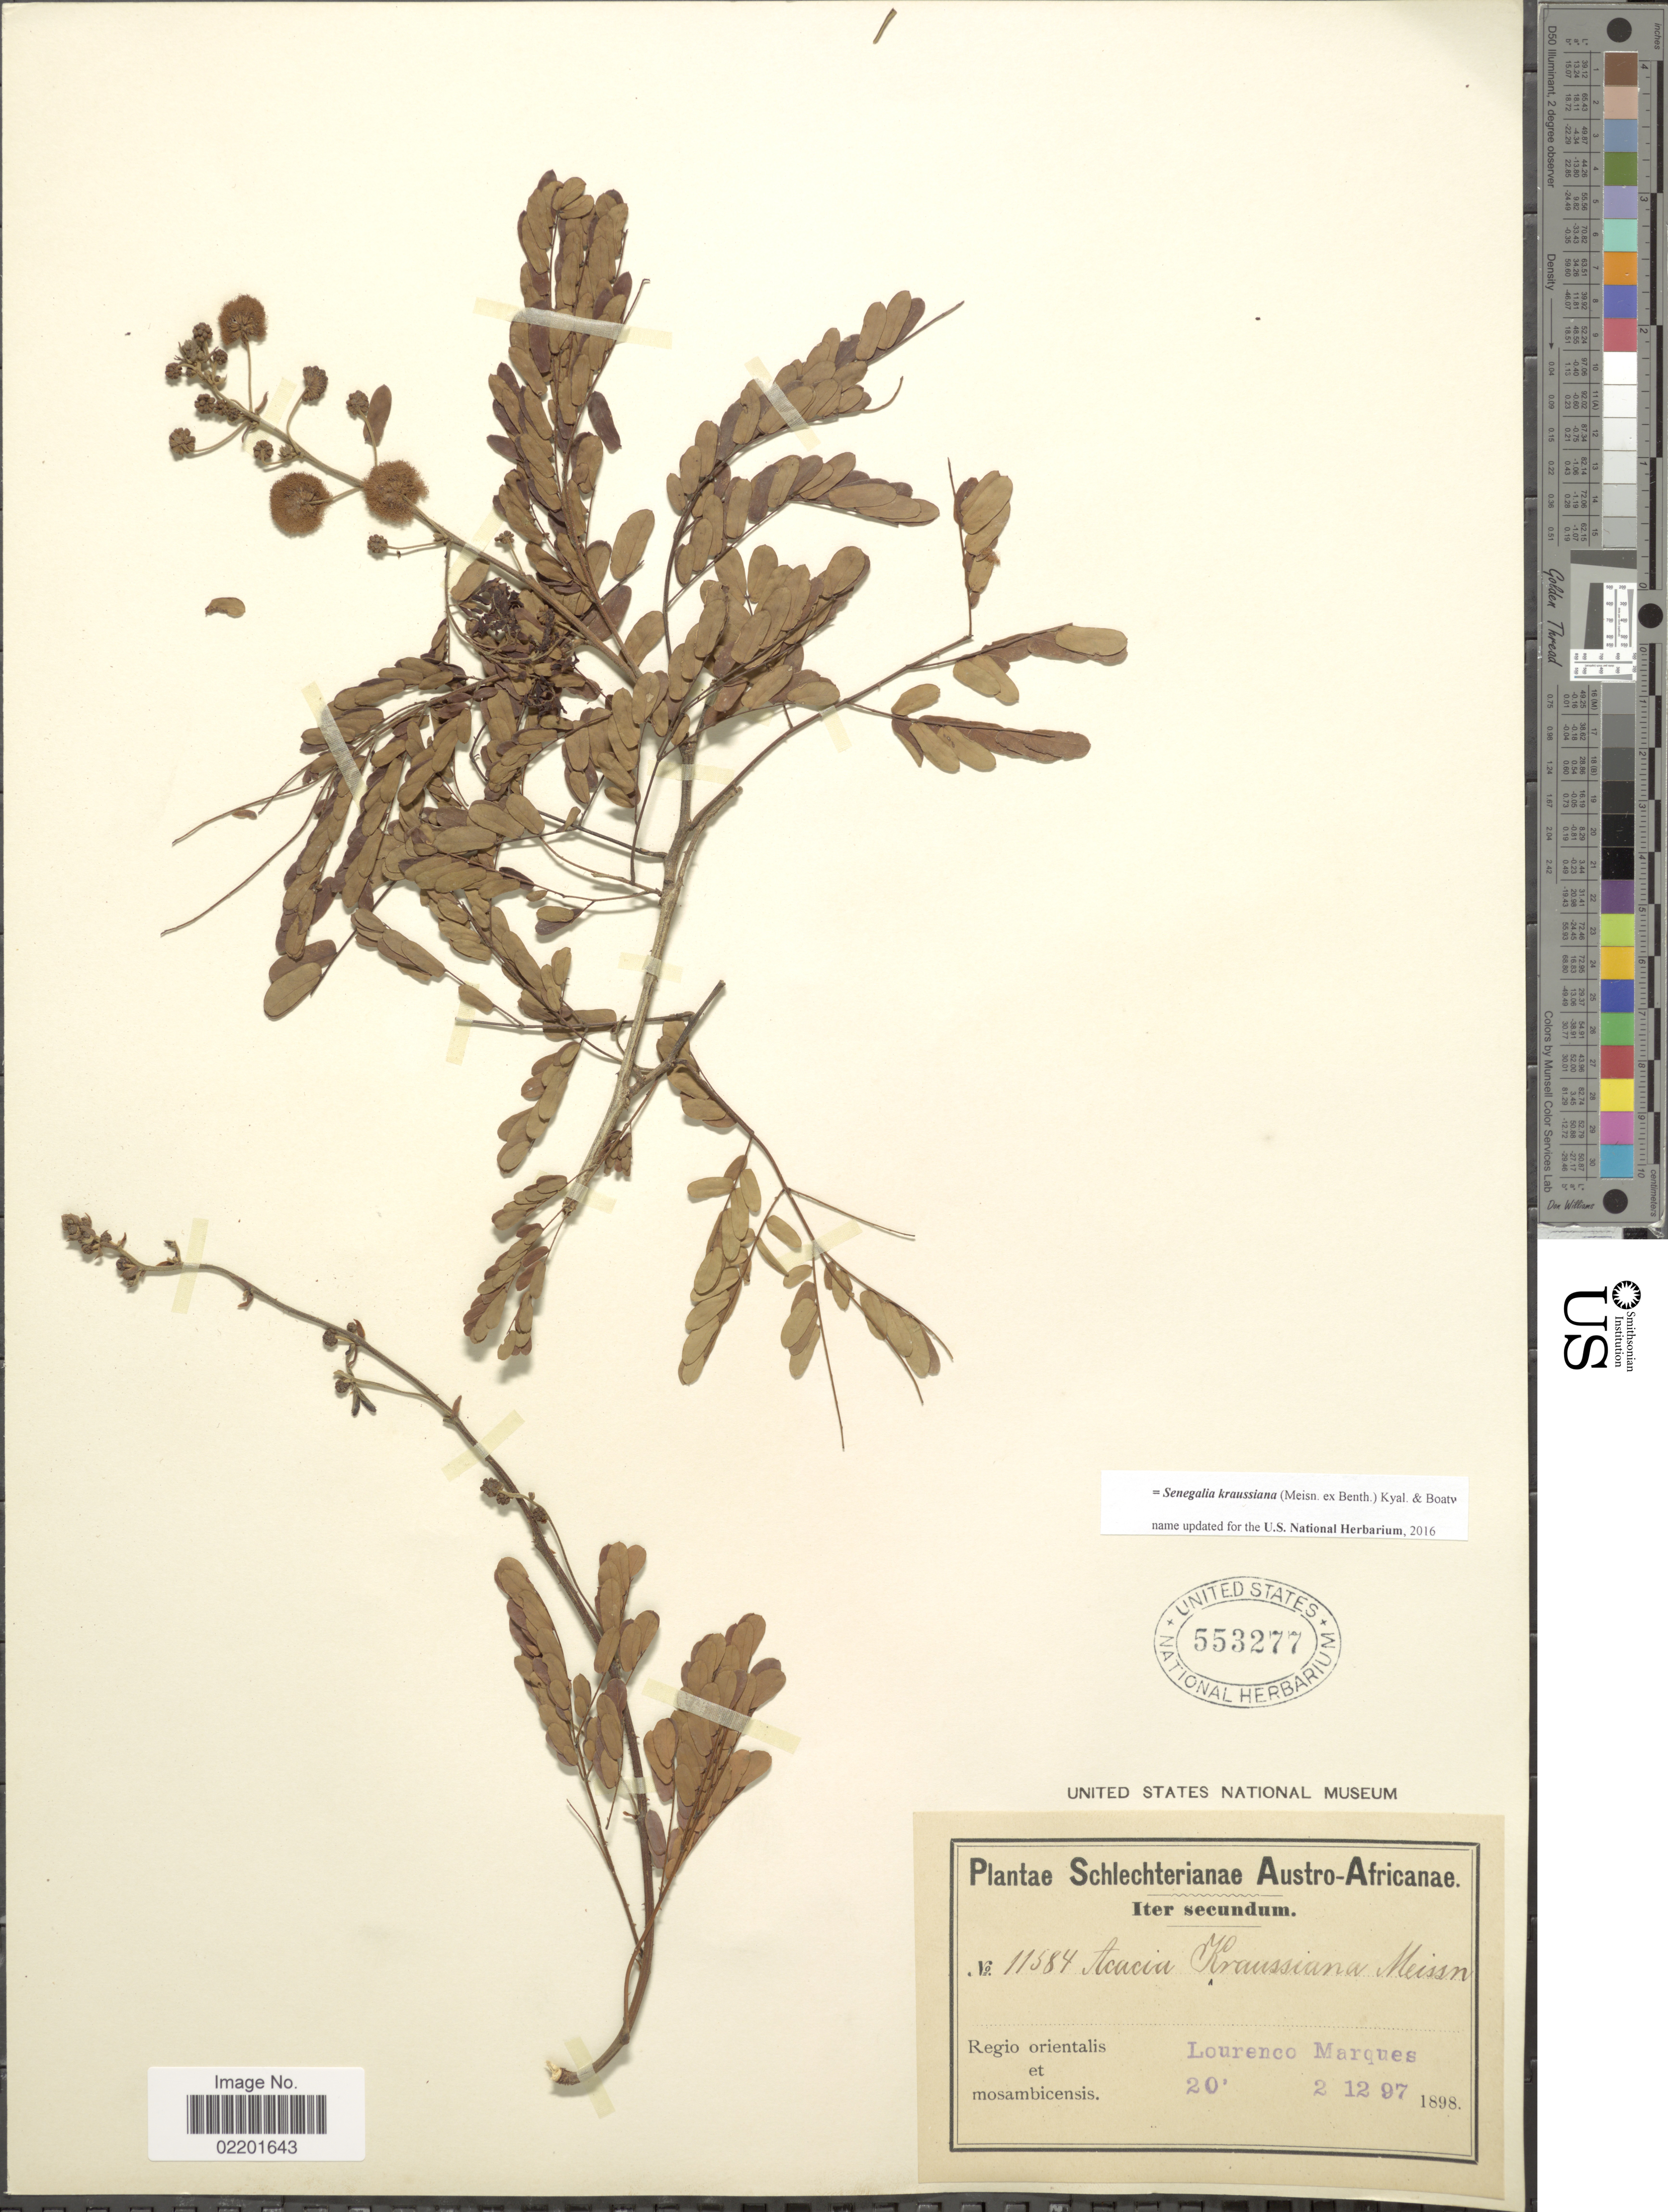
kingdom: Plantae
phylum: Tracheophyta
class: Magnoliopsida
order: Fabales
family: Fabaceae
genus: Senegalia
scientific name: Senegalia kraussiana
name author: (Meisn. ex Benth.) Kyal. & Boatwr.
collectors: Schlechter, --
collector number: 11584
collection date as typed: Transcribed d/m/y: 2/12/97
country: Mozambique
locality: Austro-Africanae, regio orientalis et mosambicensis, Lourenco Marques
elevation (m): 6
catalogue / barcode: US 553277